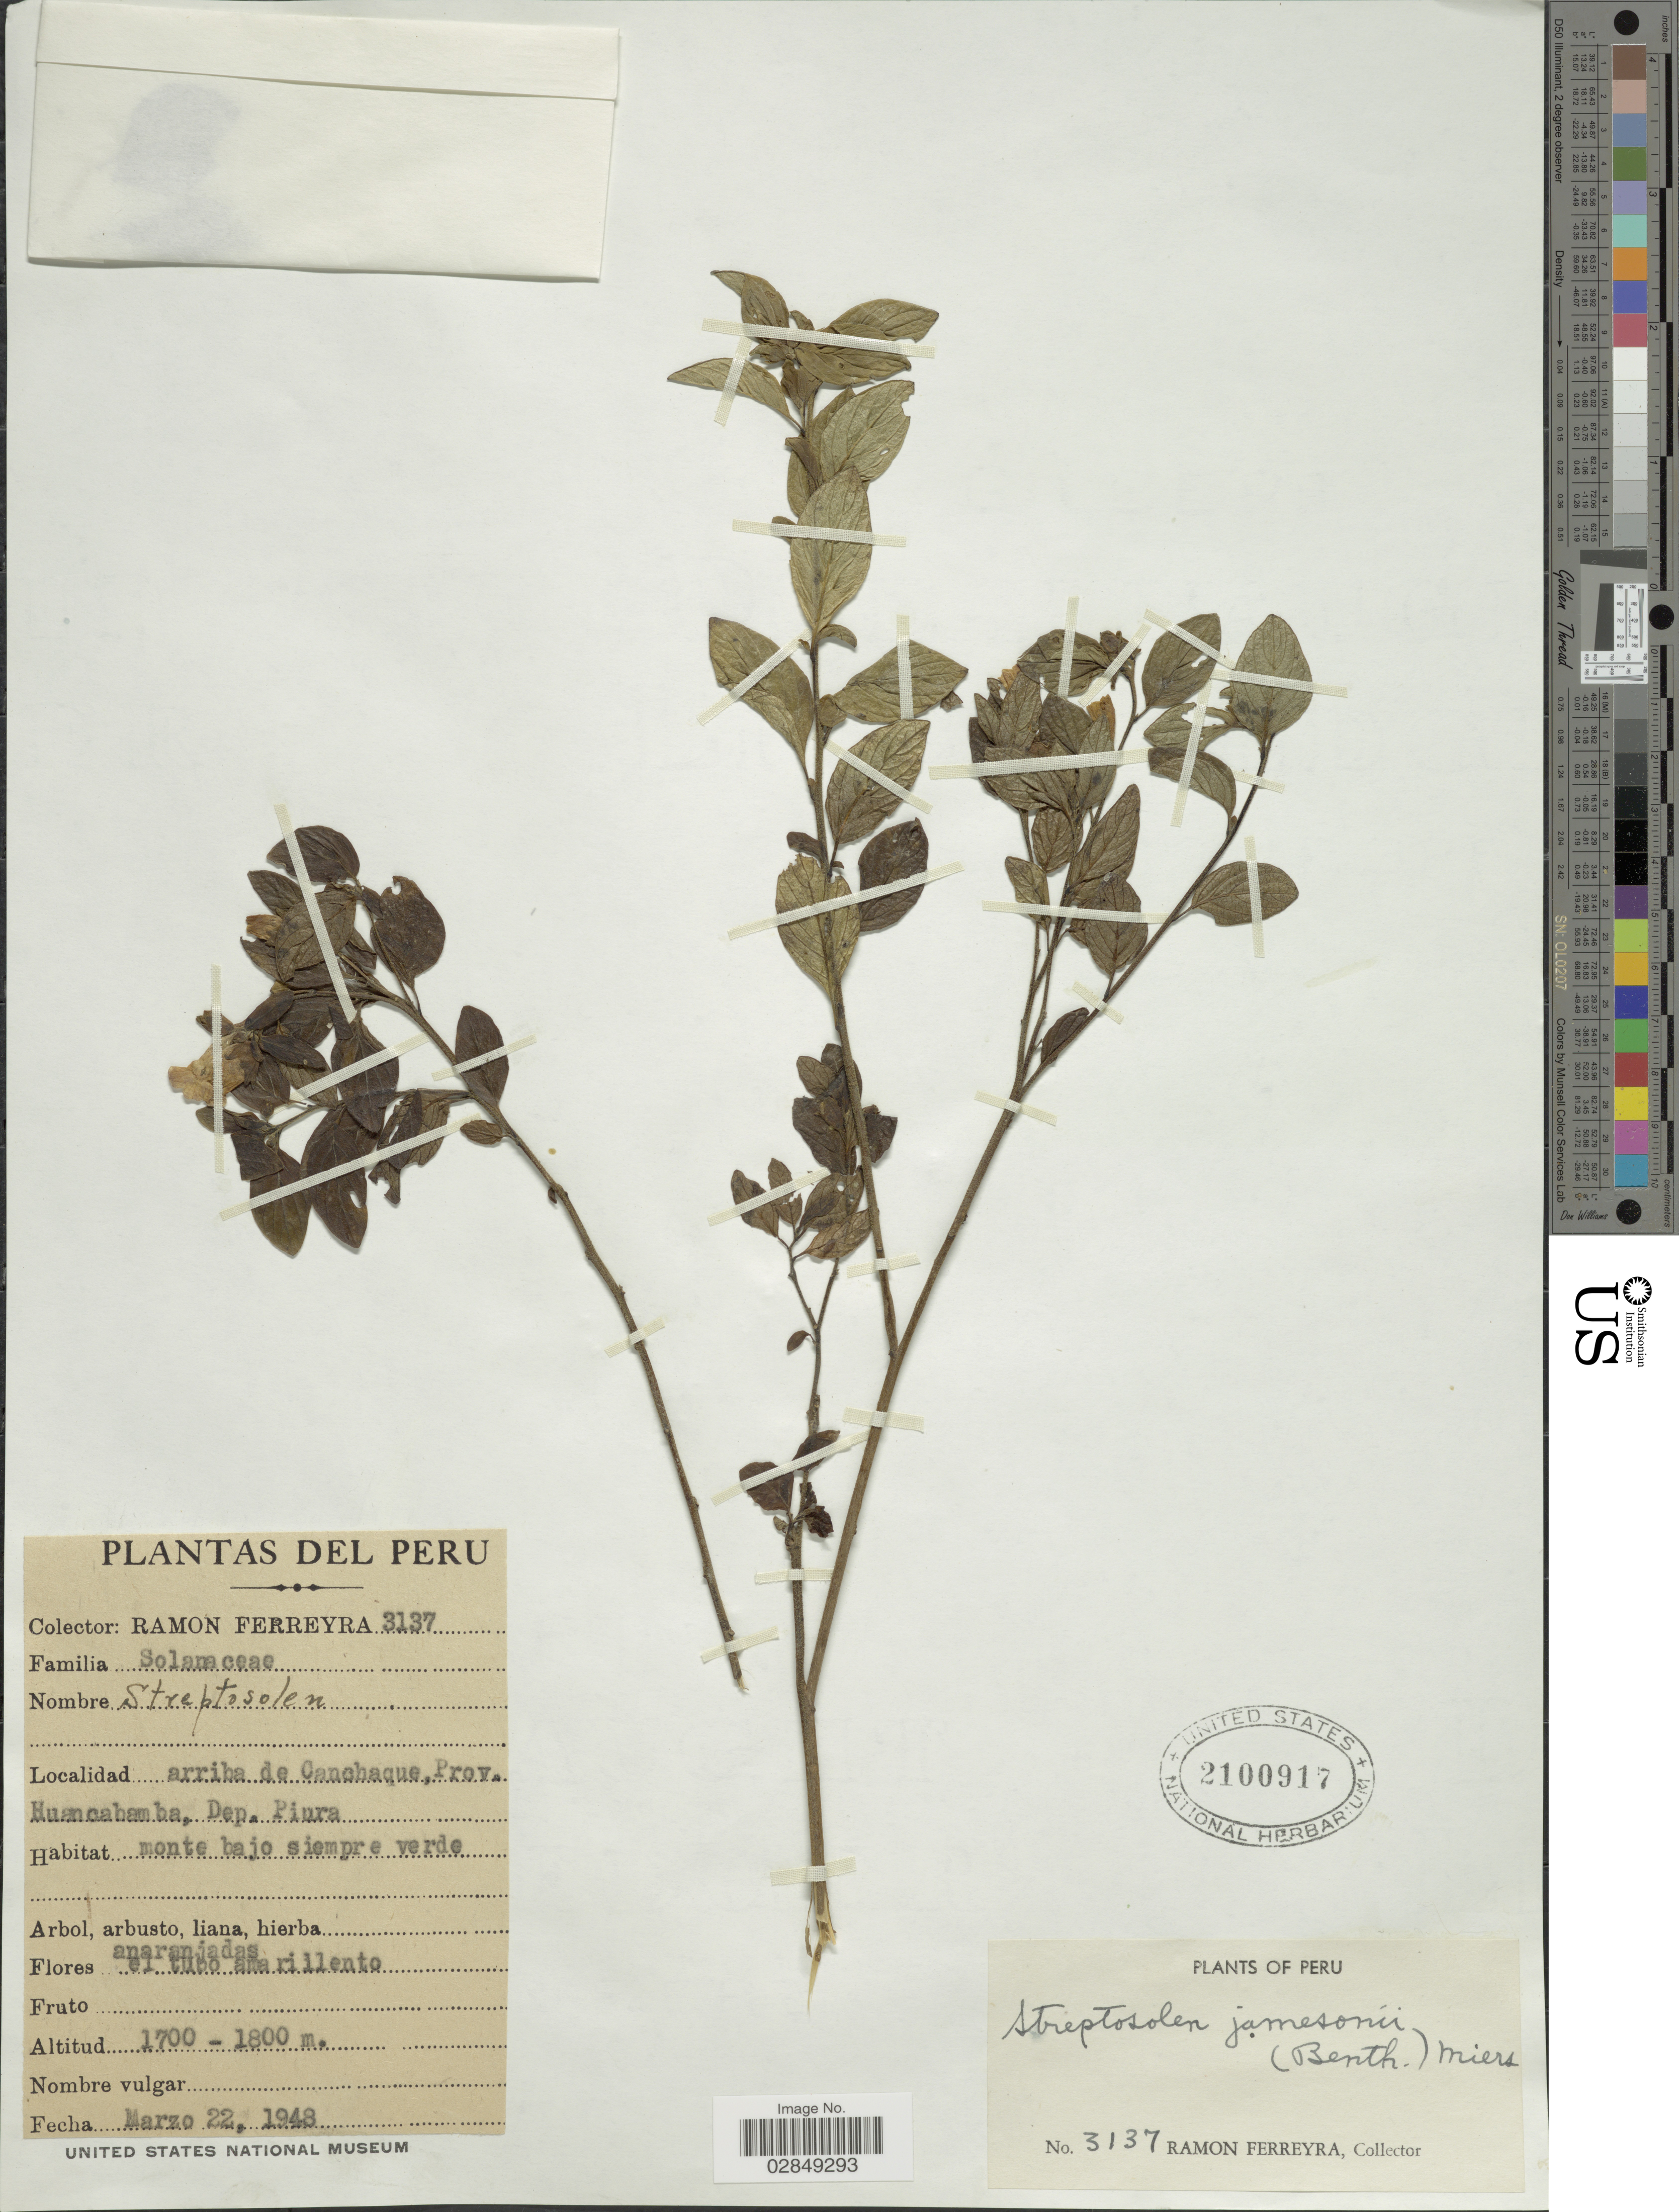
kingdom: Plantae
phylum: Tracheophyta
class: Magnoliopsida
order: Solanales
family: Solanaceae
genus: Streptosolen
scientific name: Streptosolen jamesonii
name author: (Benth.) Miers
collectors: R. A. Ferreyra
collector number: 3137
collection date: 1948-03-22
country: Peru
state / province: Piura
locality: Arriba de Canchaque, Prov. Huancabamba, Dep. Piura.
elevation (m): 1700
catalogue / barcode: US 2100917